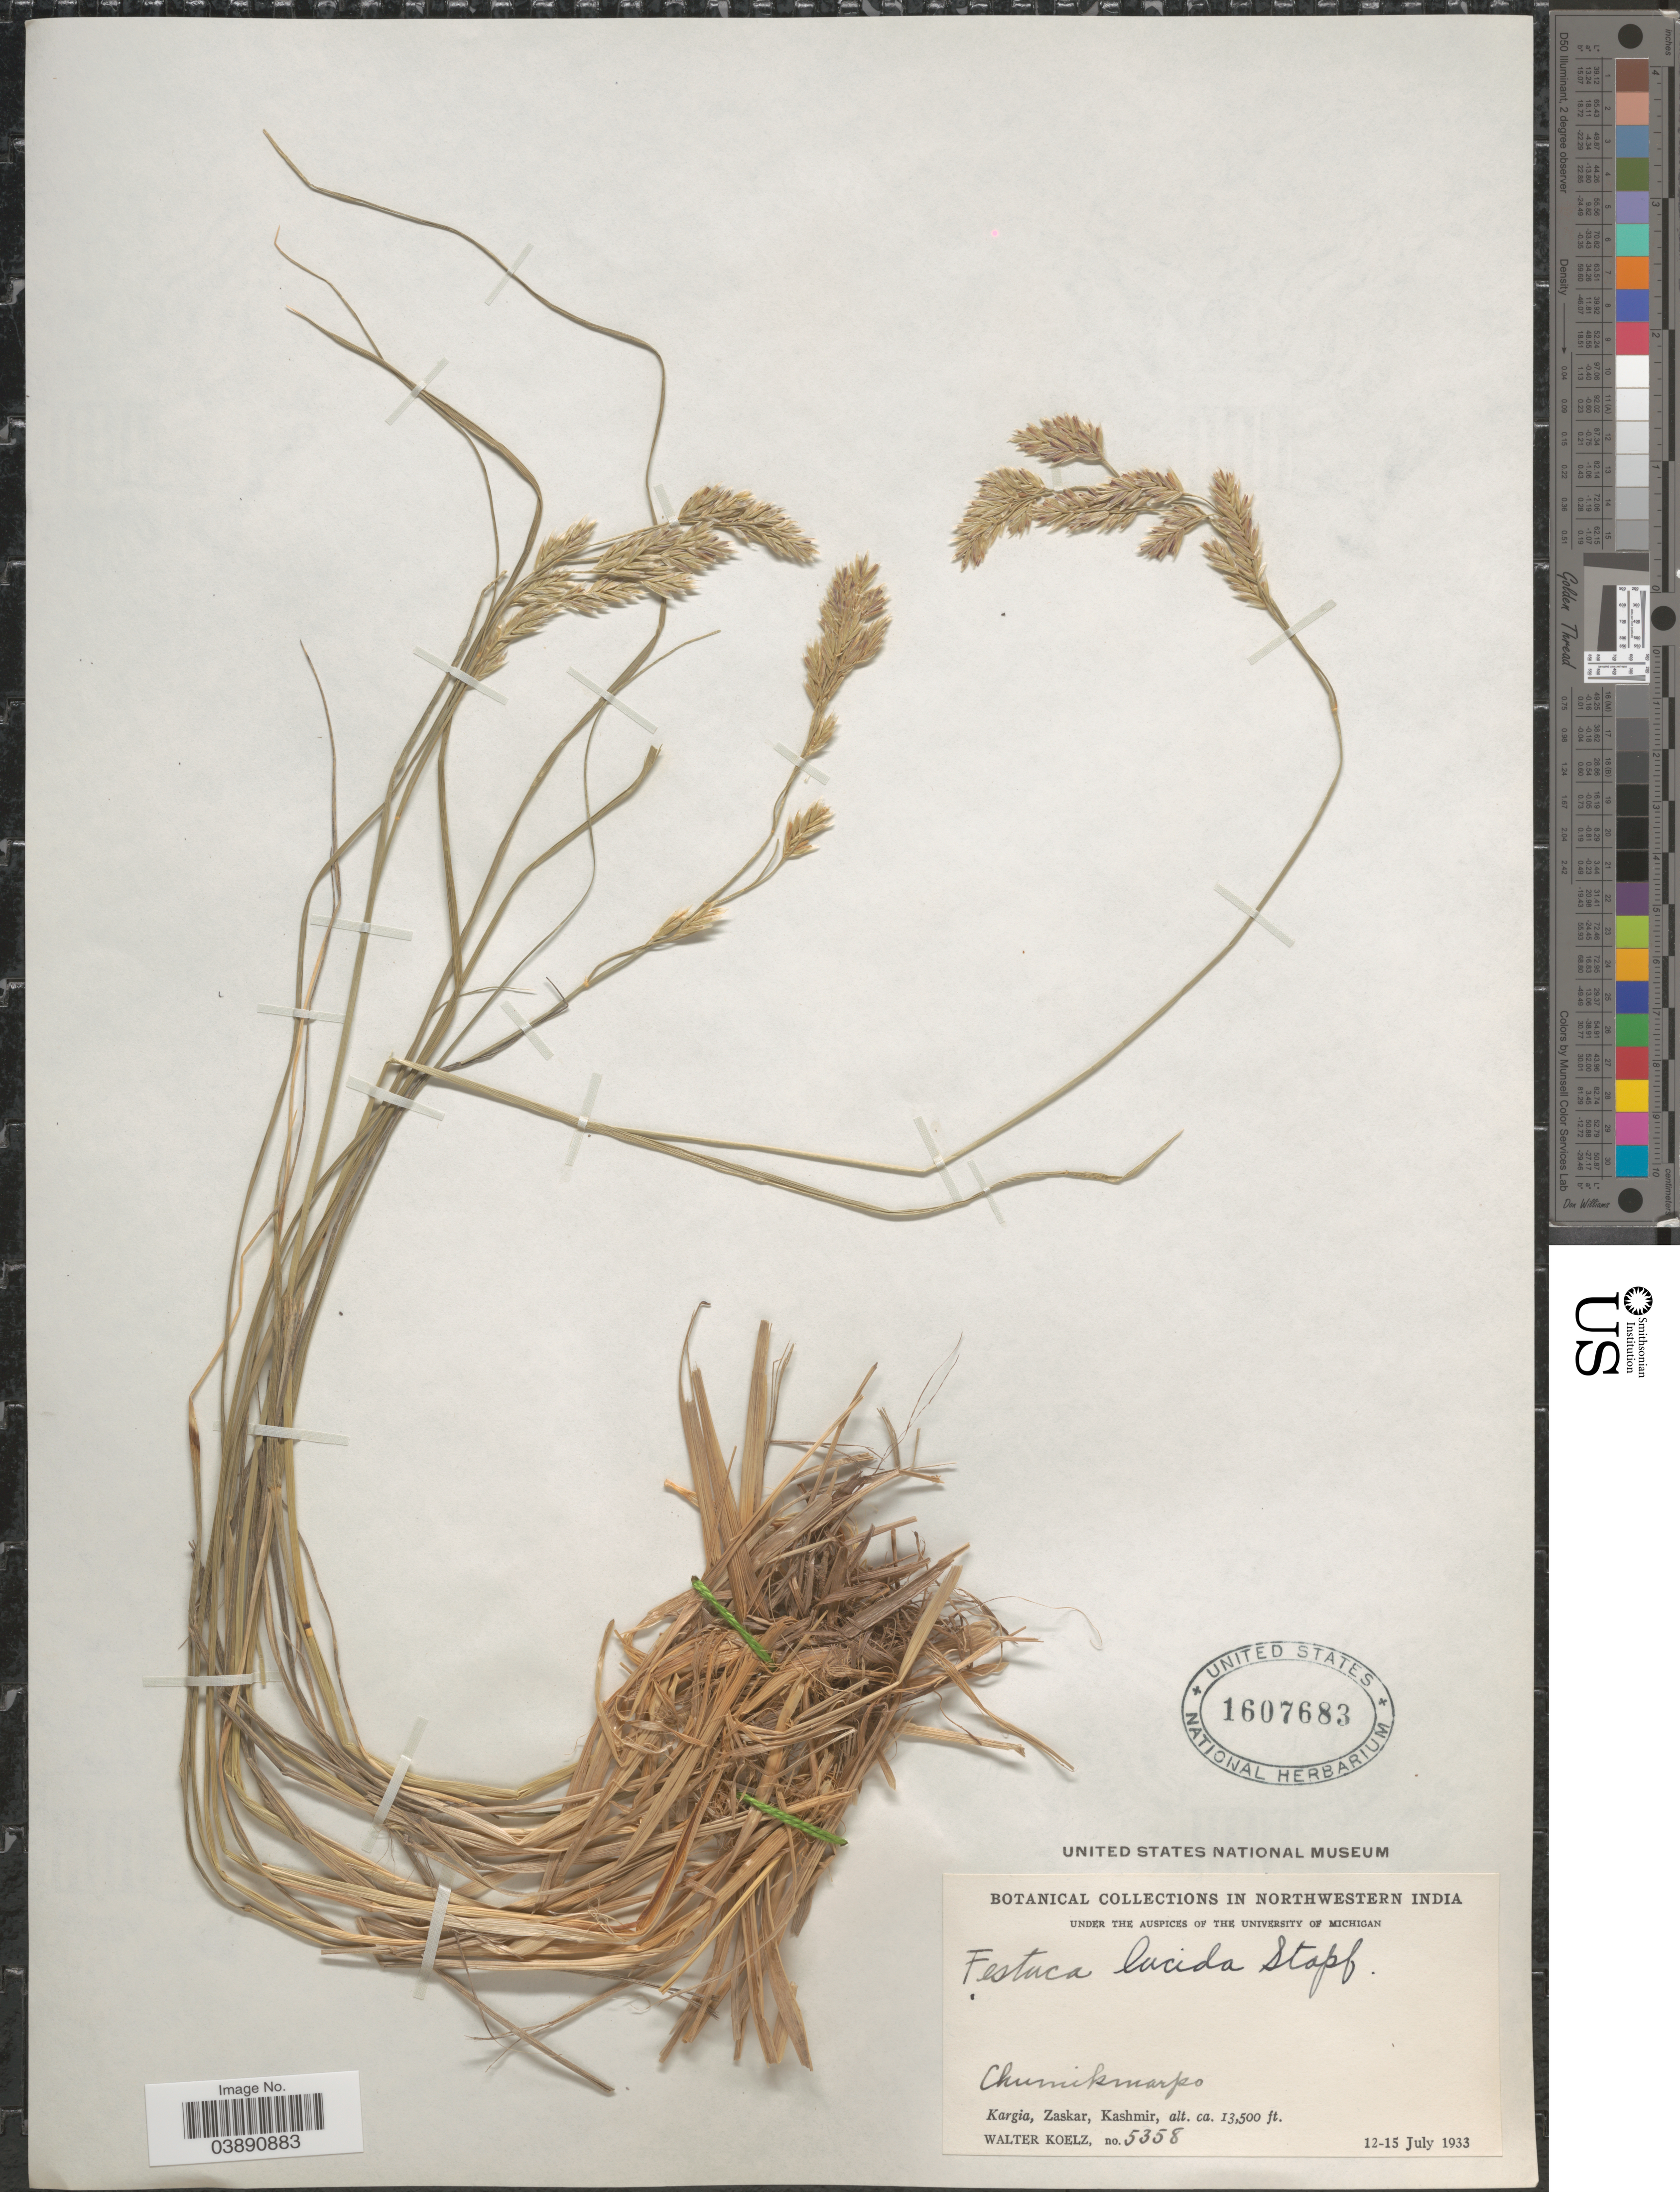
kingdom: Plantae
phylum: Tracheophyta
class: Liliopsida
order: Poales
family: Poaceae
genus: Festuca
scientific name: Festuca lucida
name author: Stapf & Hook. f.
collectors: W. N. Koelz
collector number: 5358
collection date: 1933-07-12/1933-07-15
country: India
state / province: Jammu and Kashmir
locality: Northwestern India. Chumikmarpo. Kargia, Zaskar, Kashmir.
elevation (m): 4115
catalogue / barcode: US 1607683